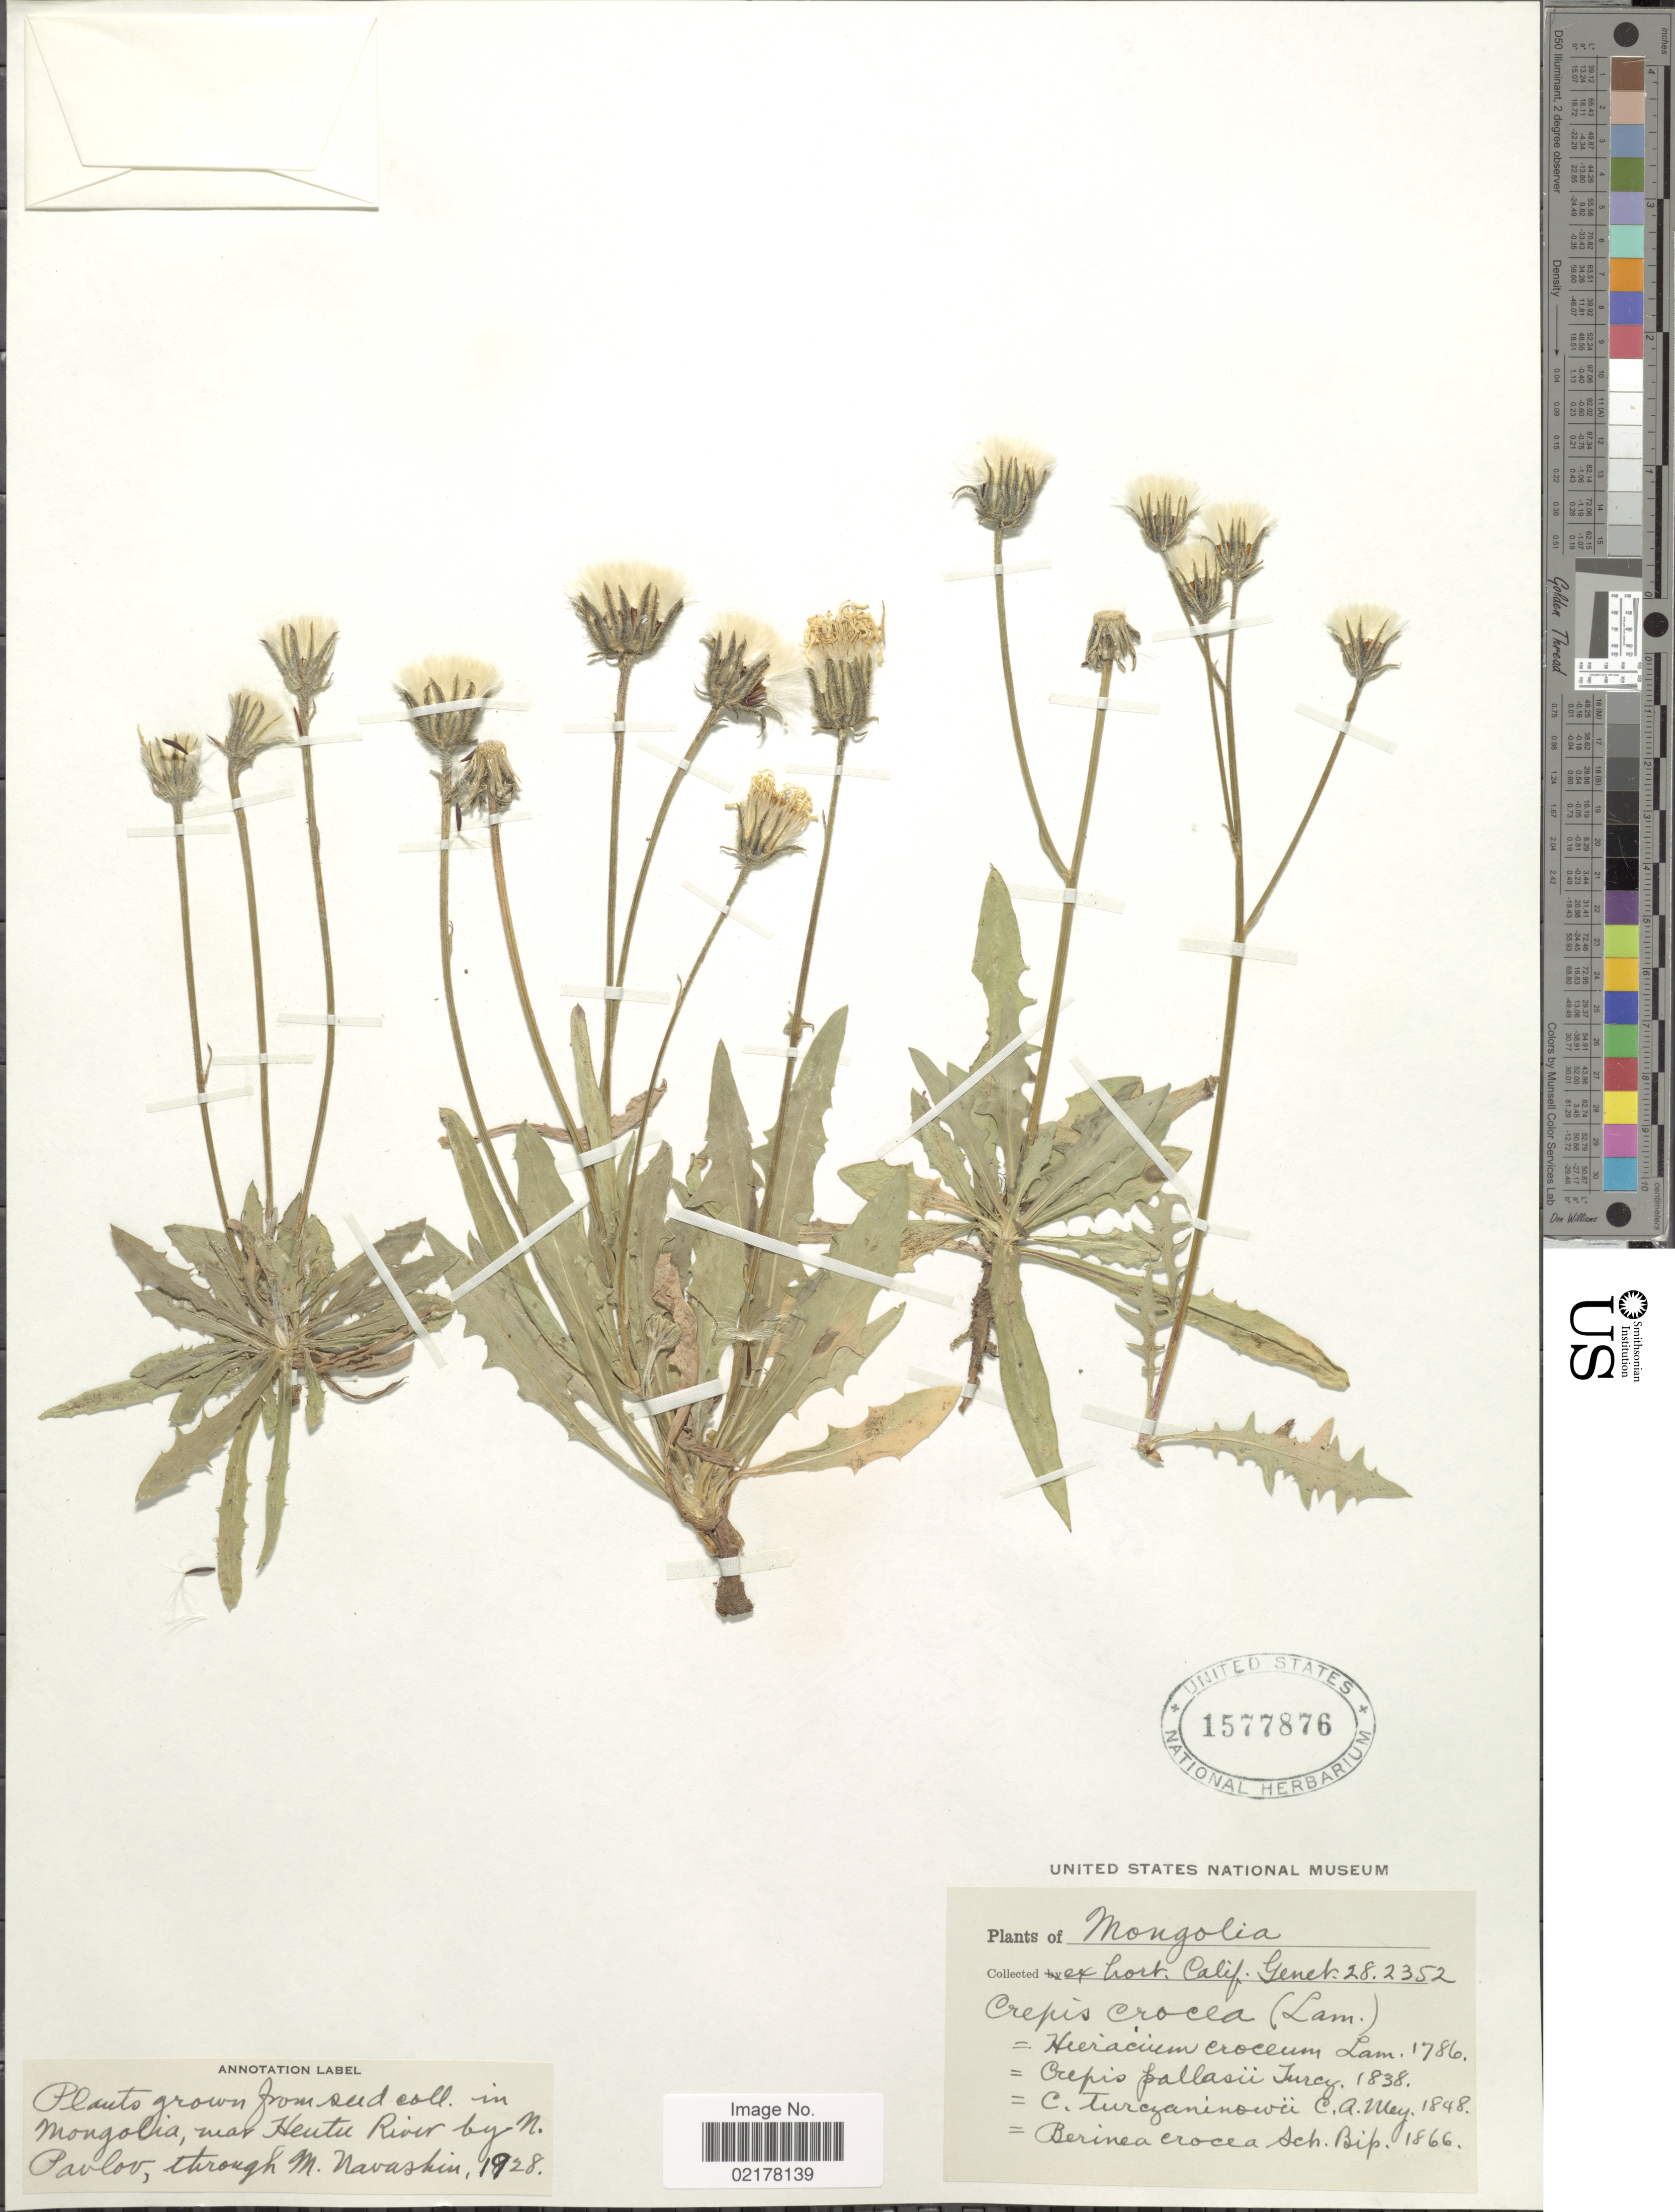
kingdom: Plantae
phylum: Tracheophyta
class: Magnoliopsida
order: Asterales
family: Asteraceae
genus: Crepis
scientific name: Crepis crocea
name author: (Lam.) Babc.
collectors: Hort. Gen. Calif.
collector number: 282352?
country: Mongolia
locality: Mongolia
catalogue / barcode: US 1577876